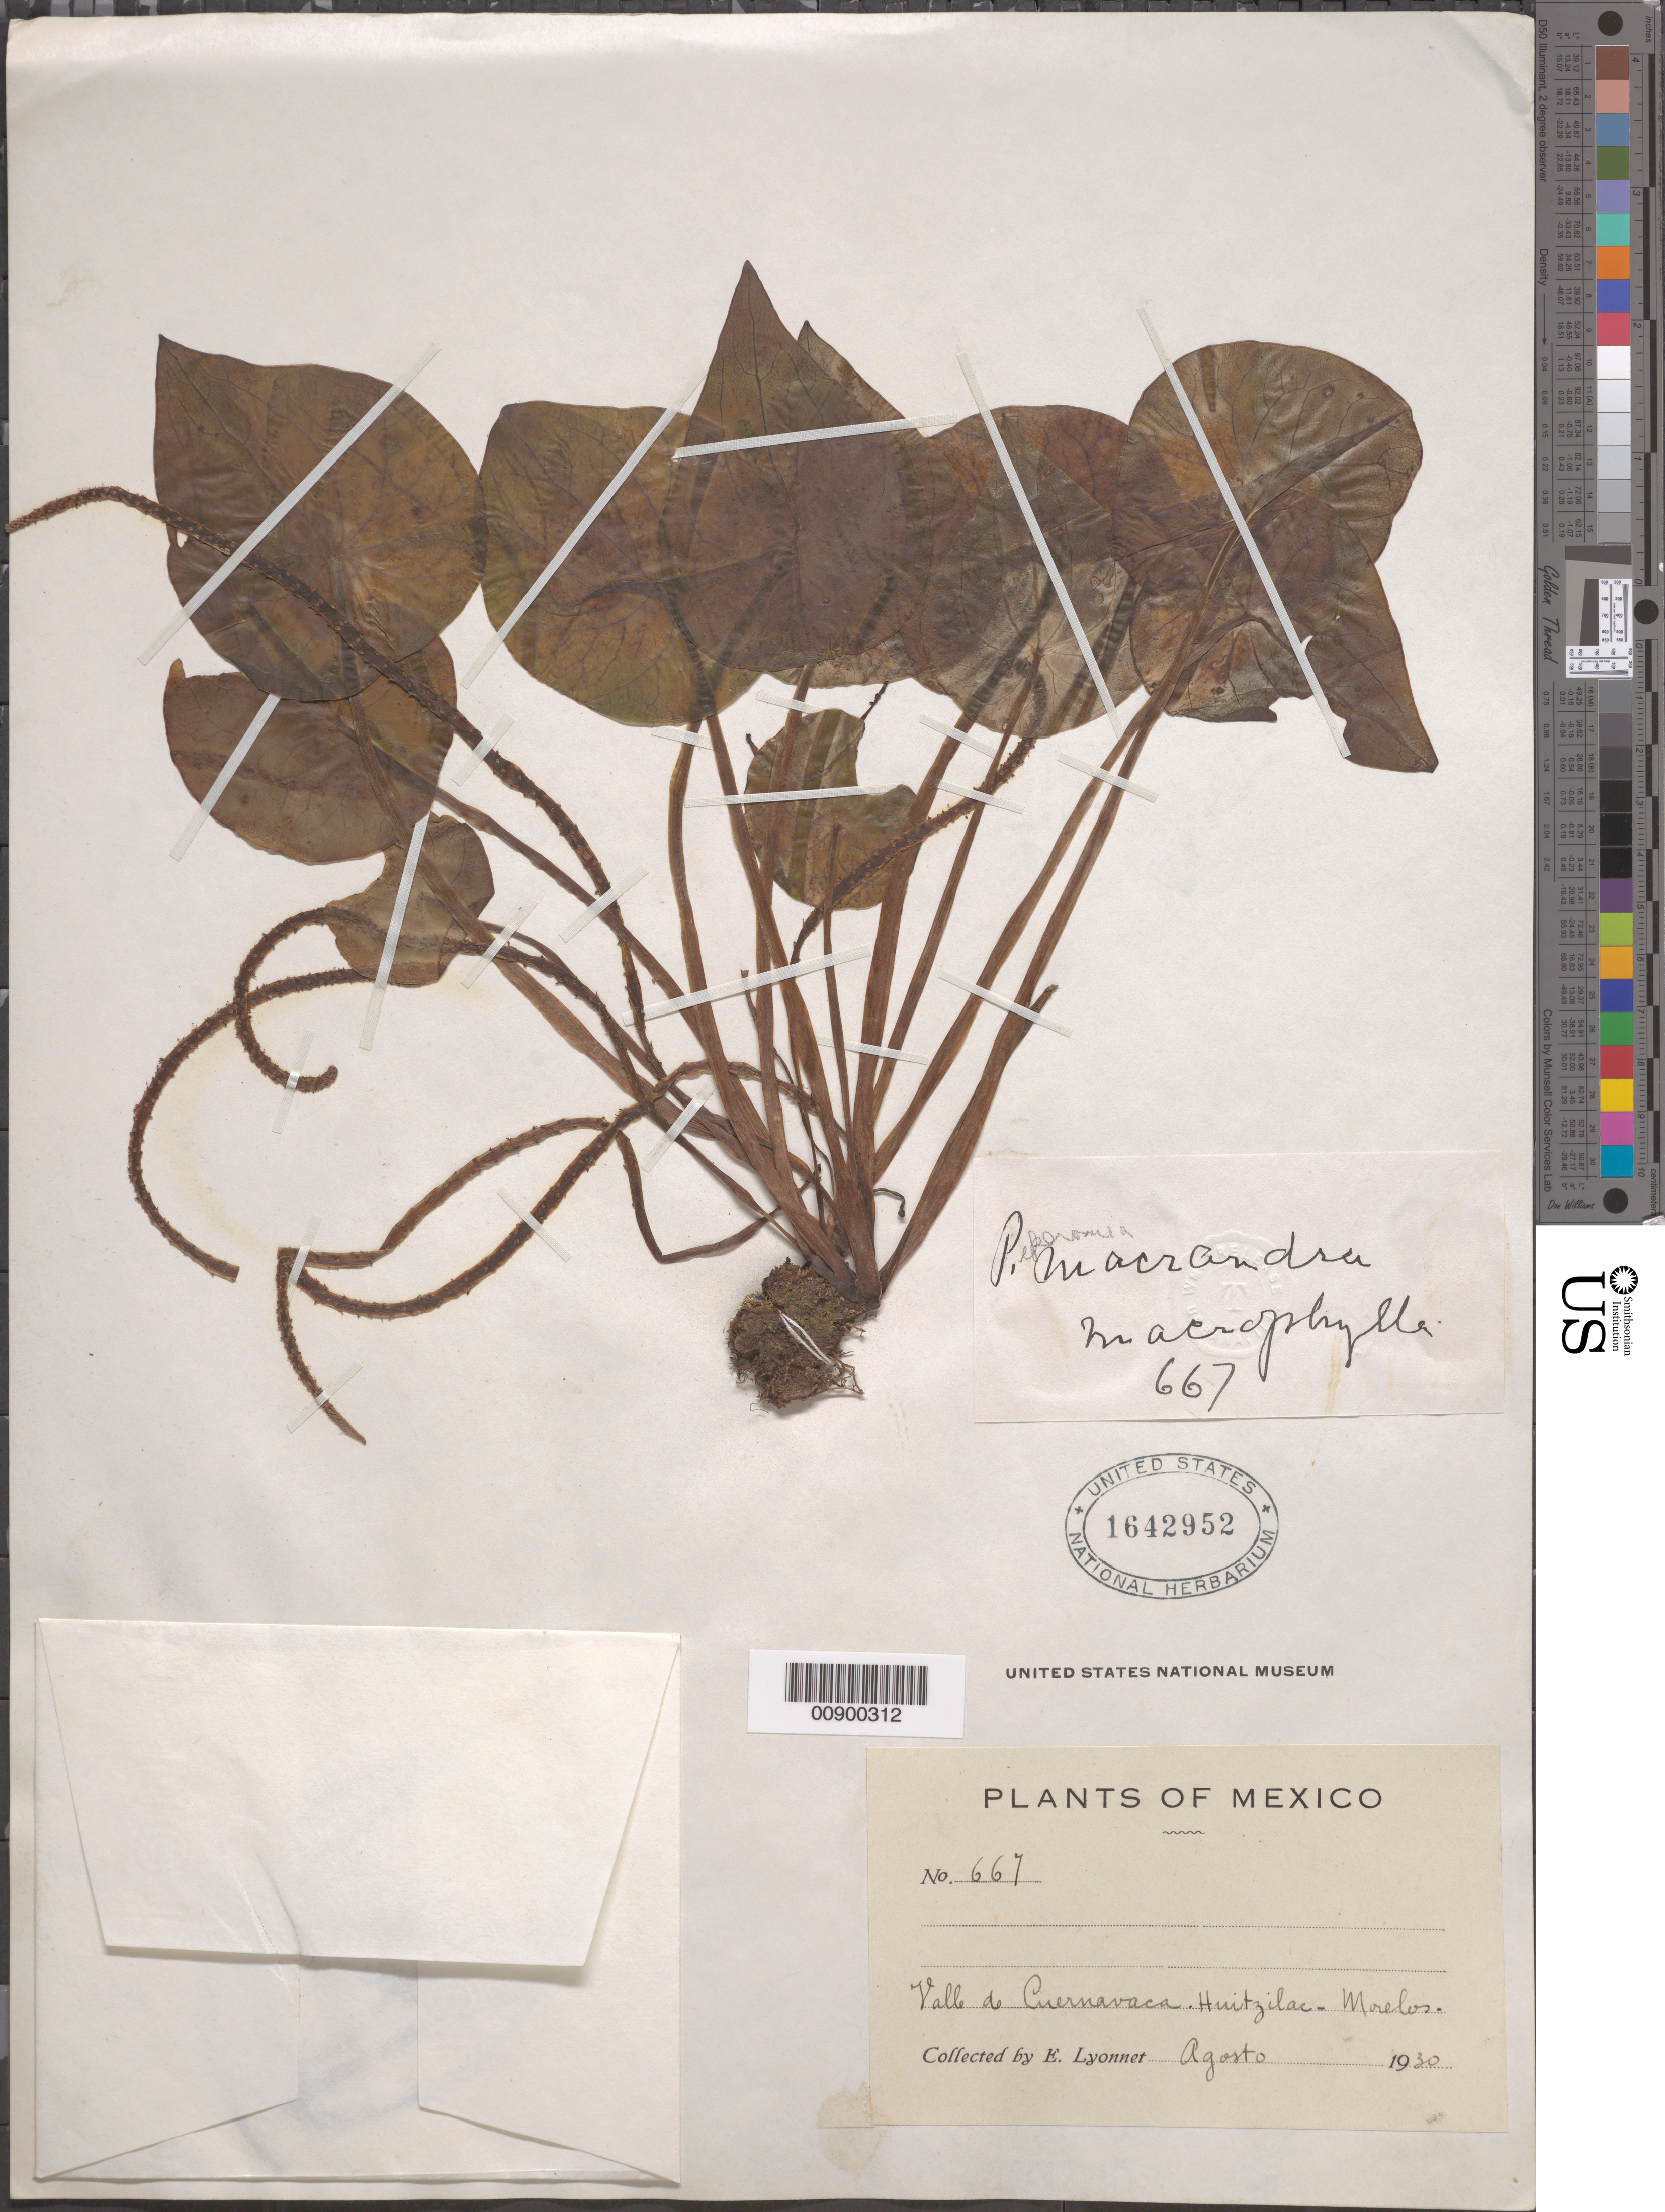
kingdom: Plantae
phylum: Tracheophyta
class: Magnoliopsida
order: Piperales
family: Piperaceae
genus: Peperomia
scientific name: Peperomia macrandra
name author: C. DC.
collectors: Bro. E. Lyonnet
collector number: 667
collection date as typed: Aug 1930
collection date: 1930-08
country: Mexico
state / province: Morelos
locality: Valle de Cuernavaca - Huitzilac - Morelos.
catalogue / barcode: US 1642952